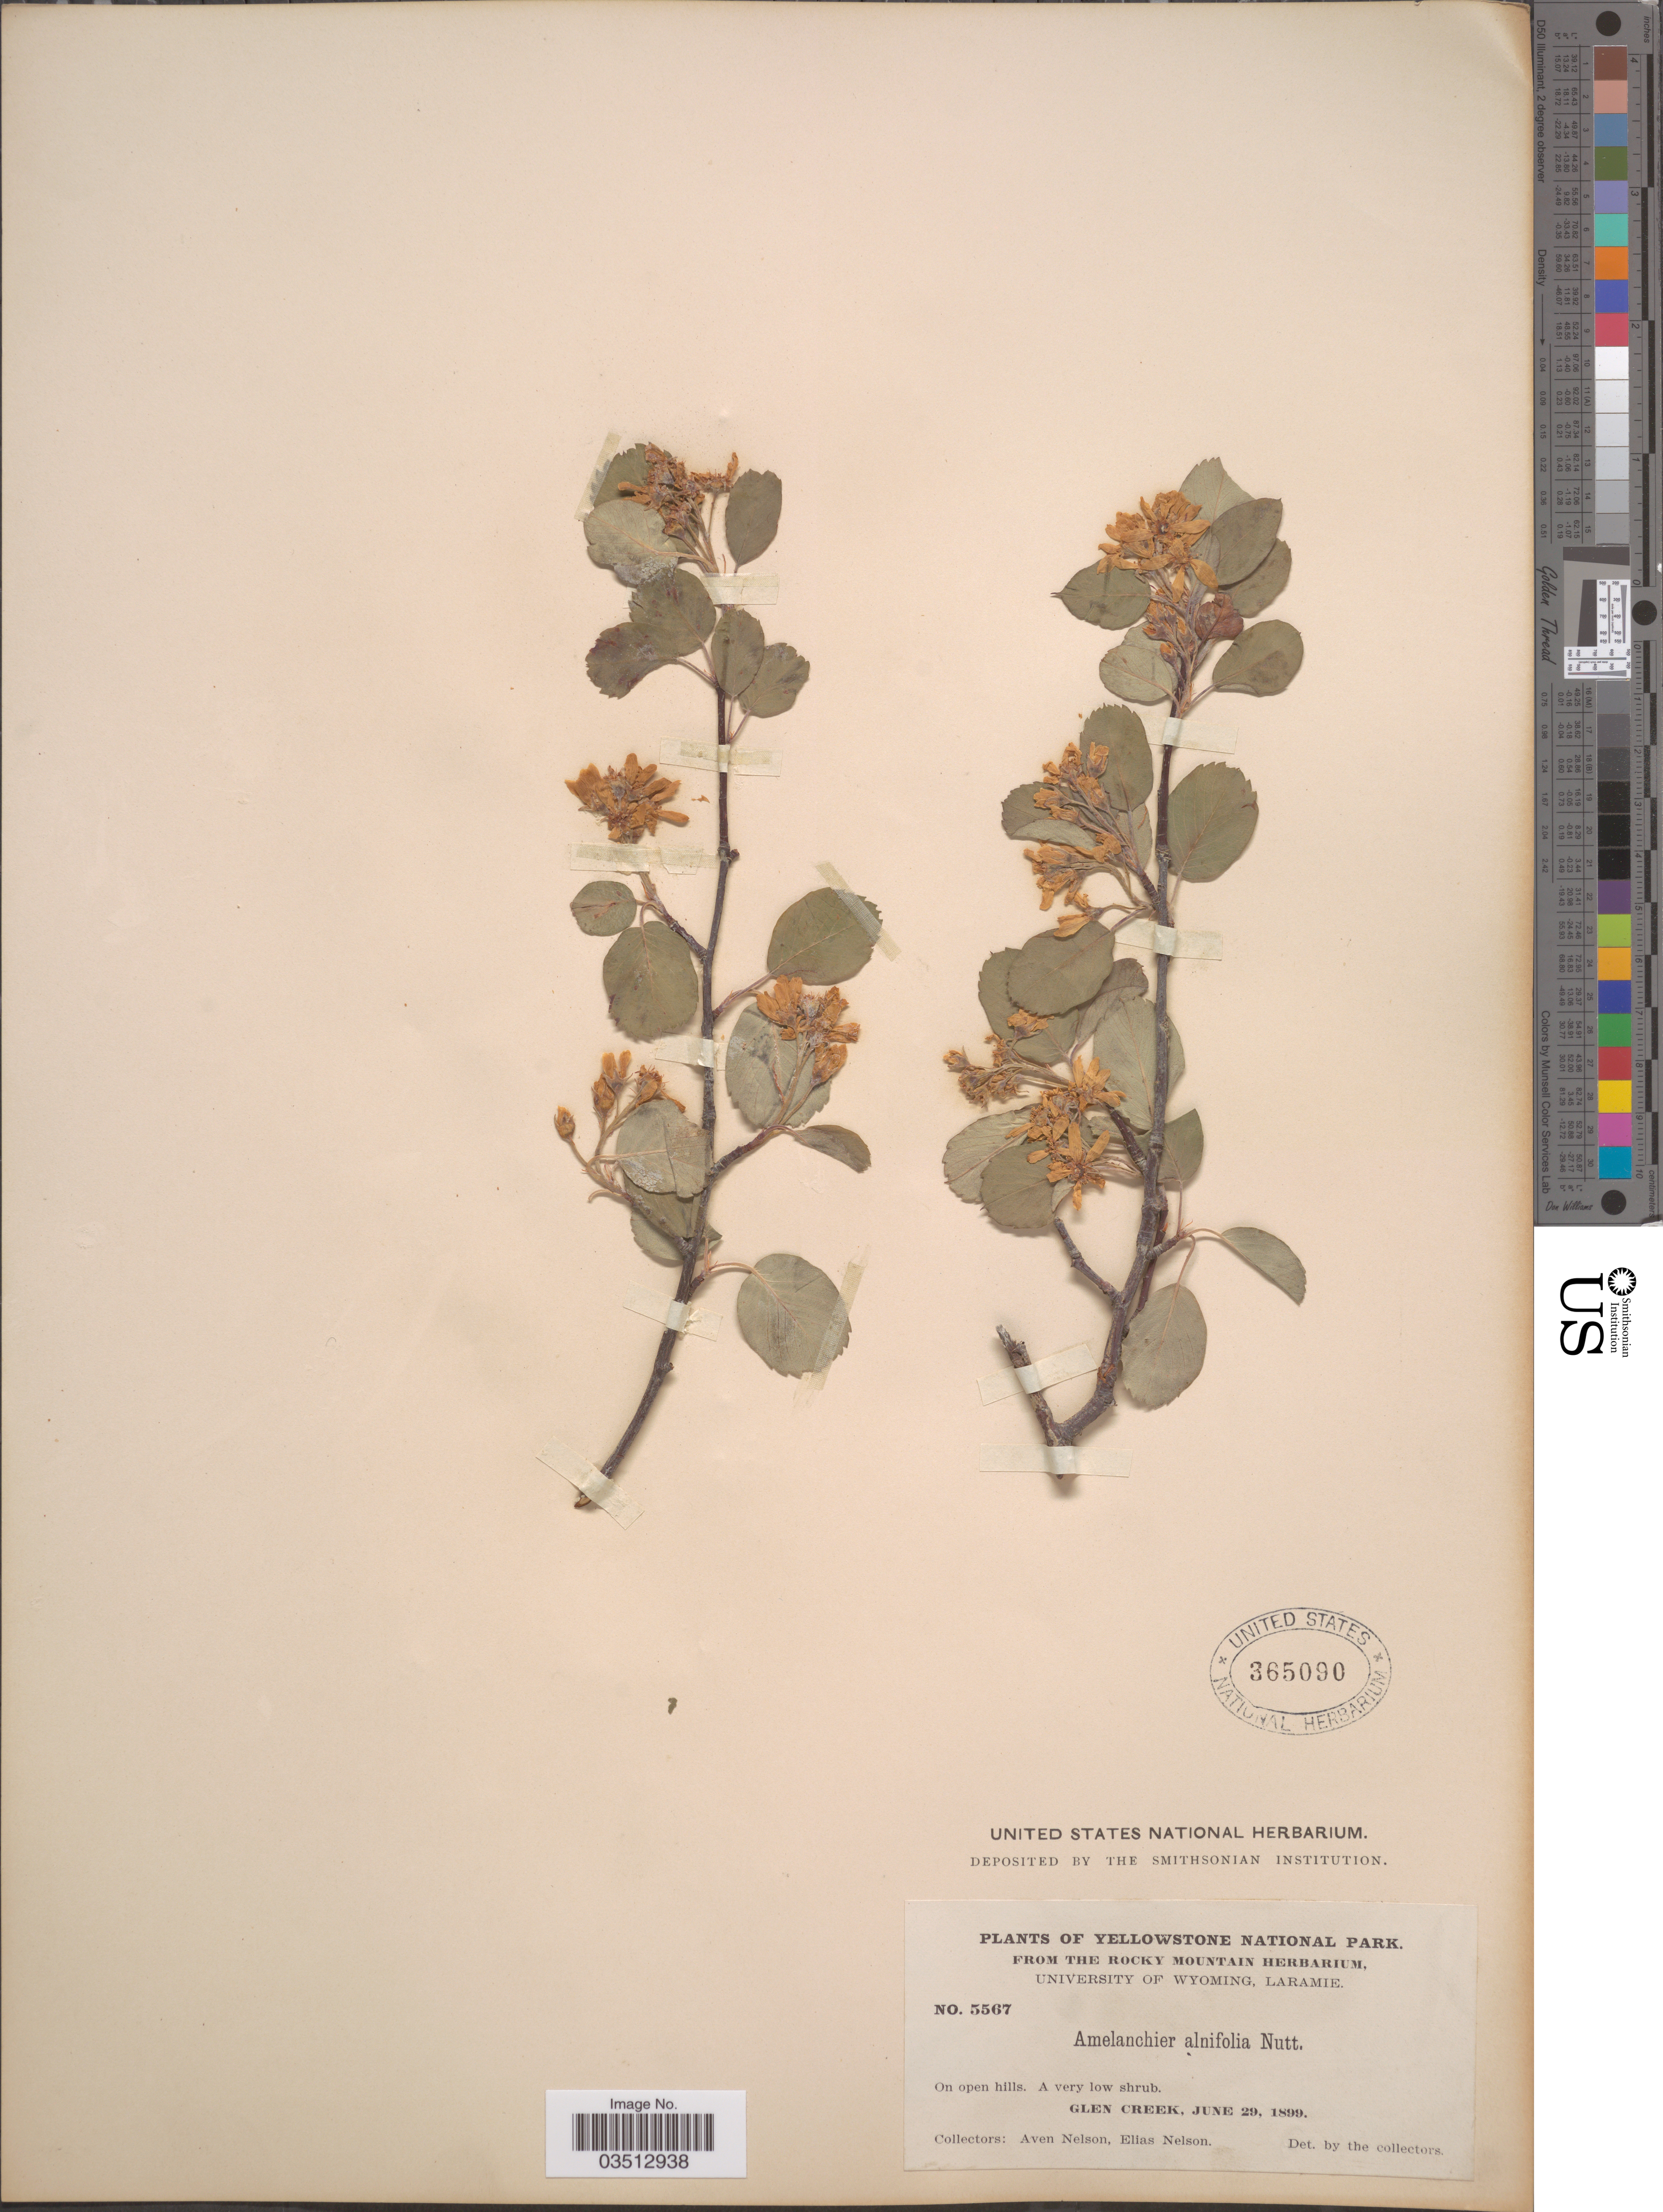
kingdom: Plantae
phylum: Tracheophyta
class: Magnoliopsida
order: Rosales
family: Rosaceae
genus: Amelanchier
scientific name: Amelanchier sp.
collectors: A. Nelson & E. Nelson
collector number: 5567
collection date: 1899-06-29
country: United States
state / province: Wyoming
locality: Yellowstone National Park. Glen Creek.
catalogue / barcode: US 365090